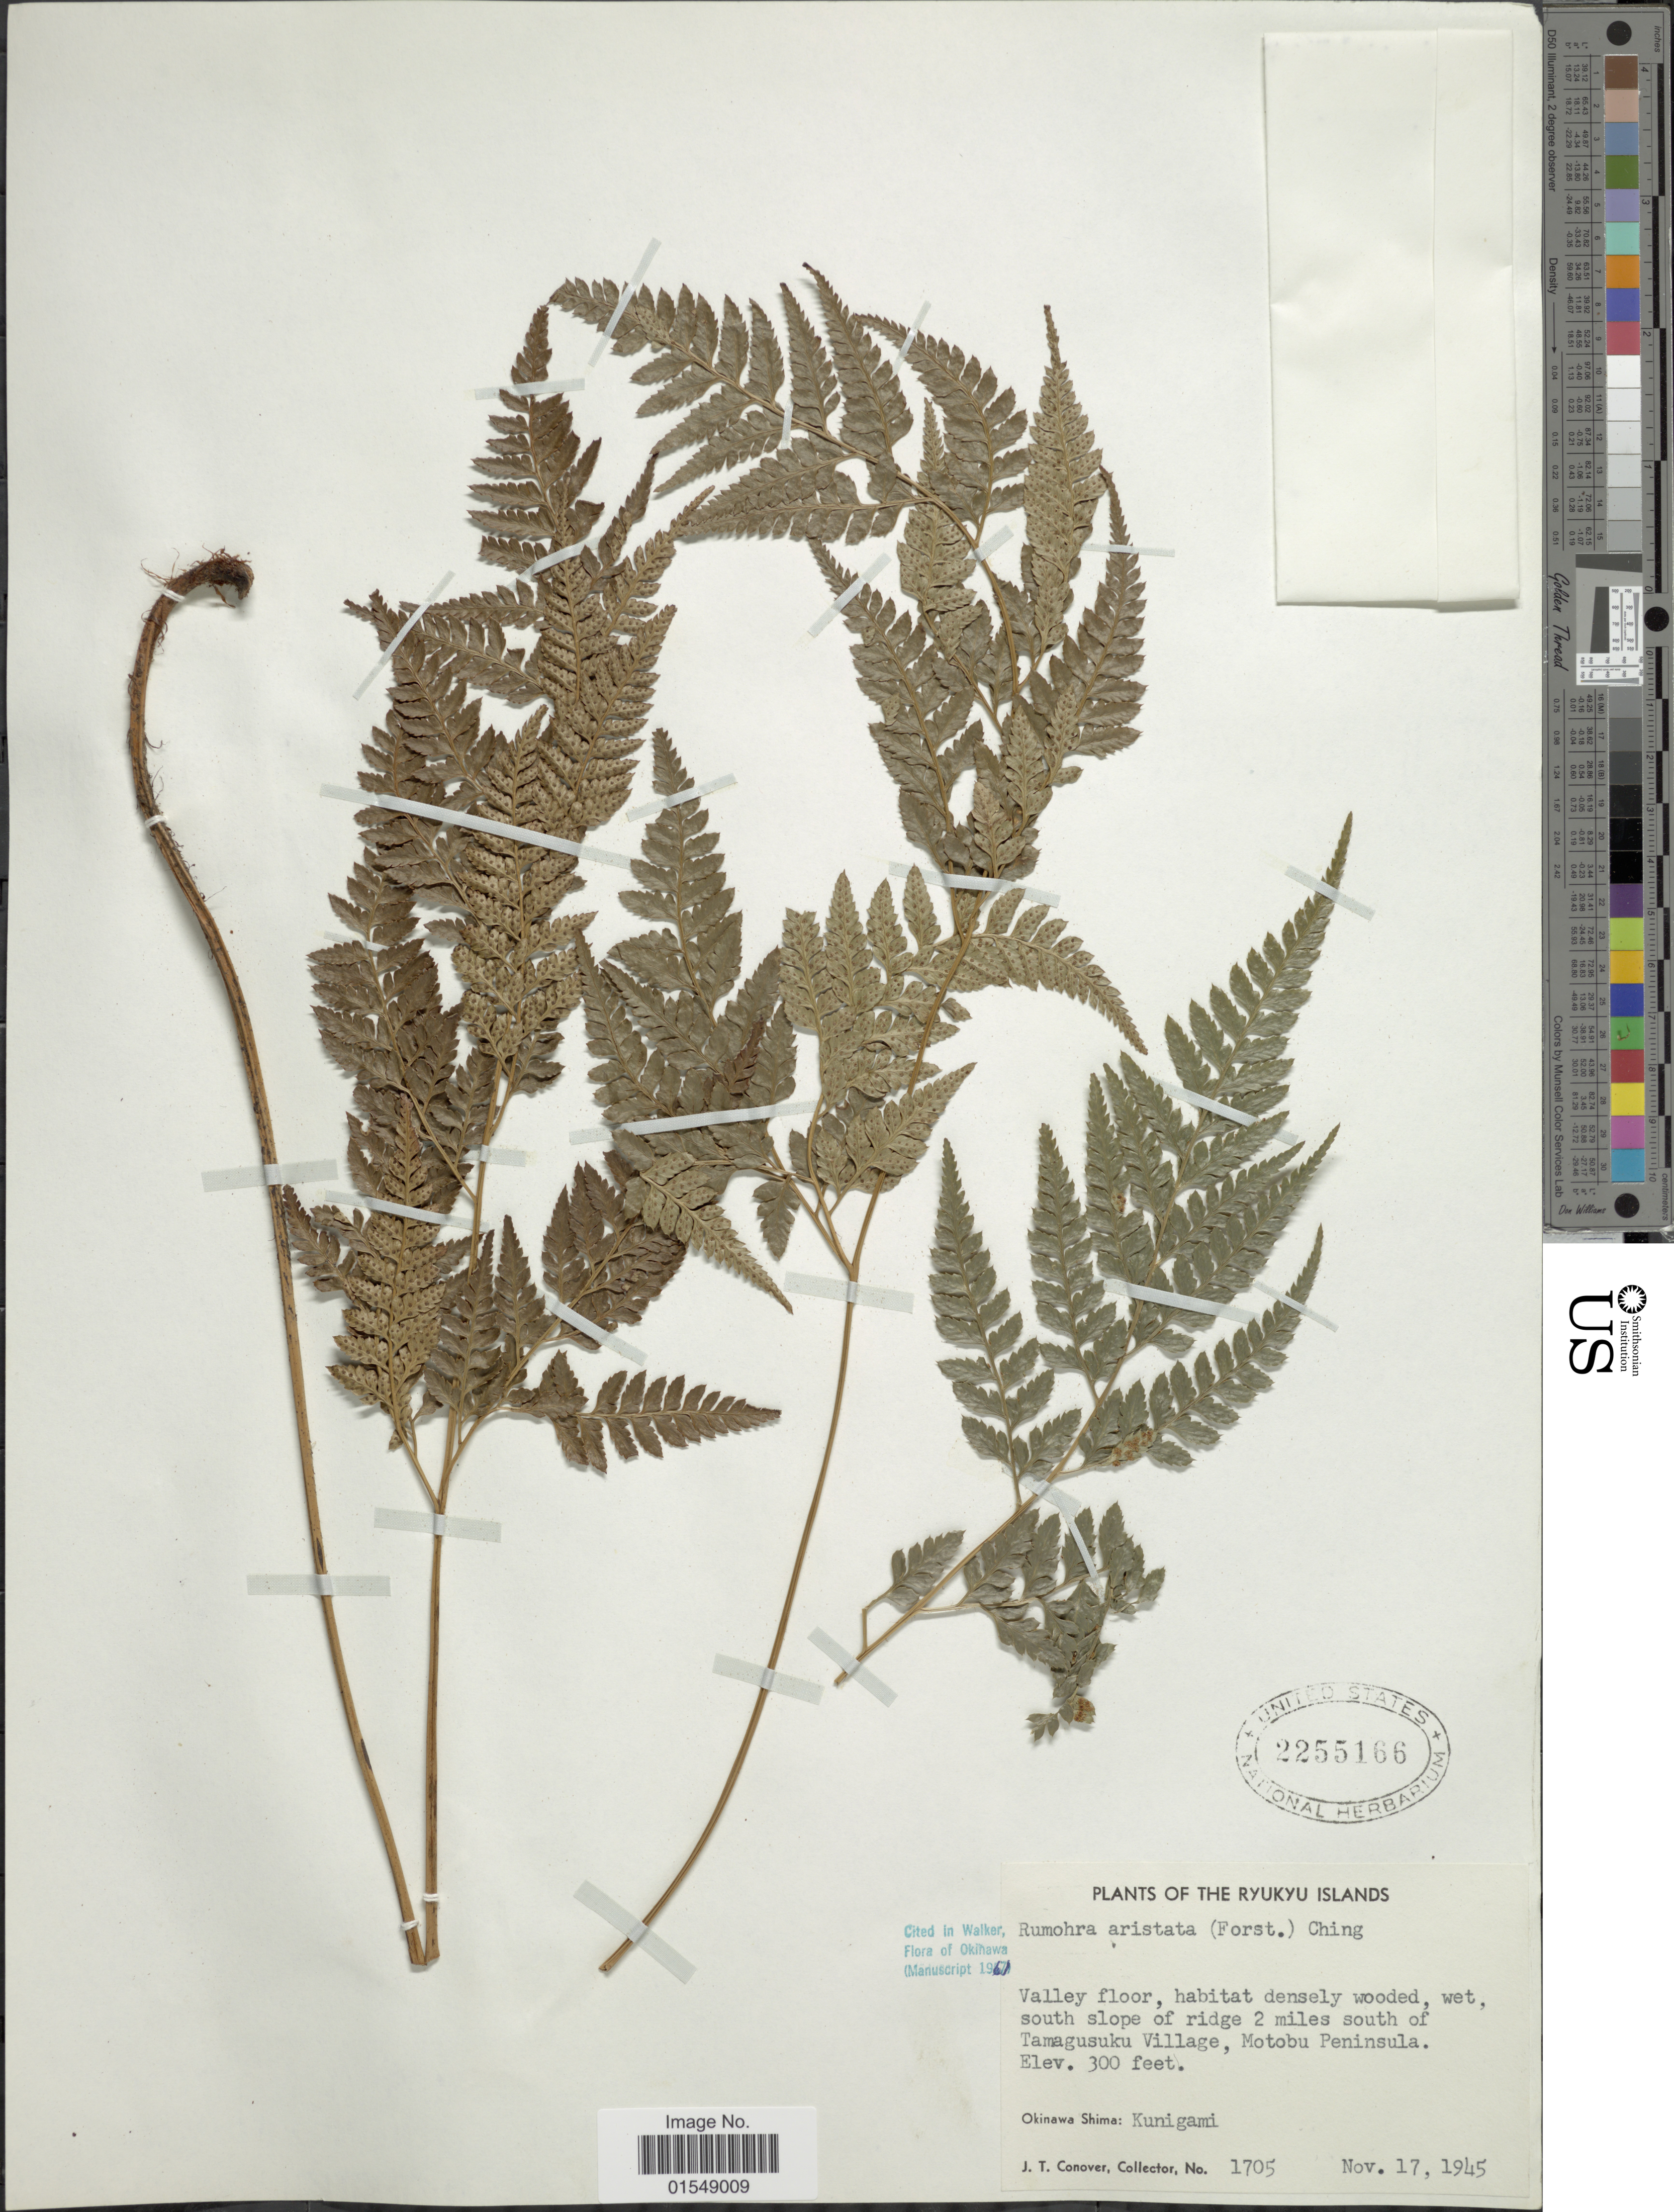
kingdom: Plantae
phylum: Tracheophyta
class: Polypodiopsida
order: Polypodiales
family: Dryopteridaceae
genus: Arachniodes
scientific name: Arachniodes aristata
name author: (G. Forst.) Tindale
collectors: J. T. Conover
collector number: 1705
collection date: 1945-11-17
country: Japan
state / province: Okinawa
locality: Ryukyu Islands, south slope of ridge 2 miles south of Tamagusuku Village, Motobu Peninsula, Okinawa Shima: Kunigami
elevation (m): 91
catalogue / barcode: US 2255166